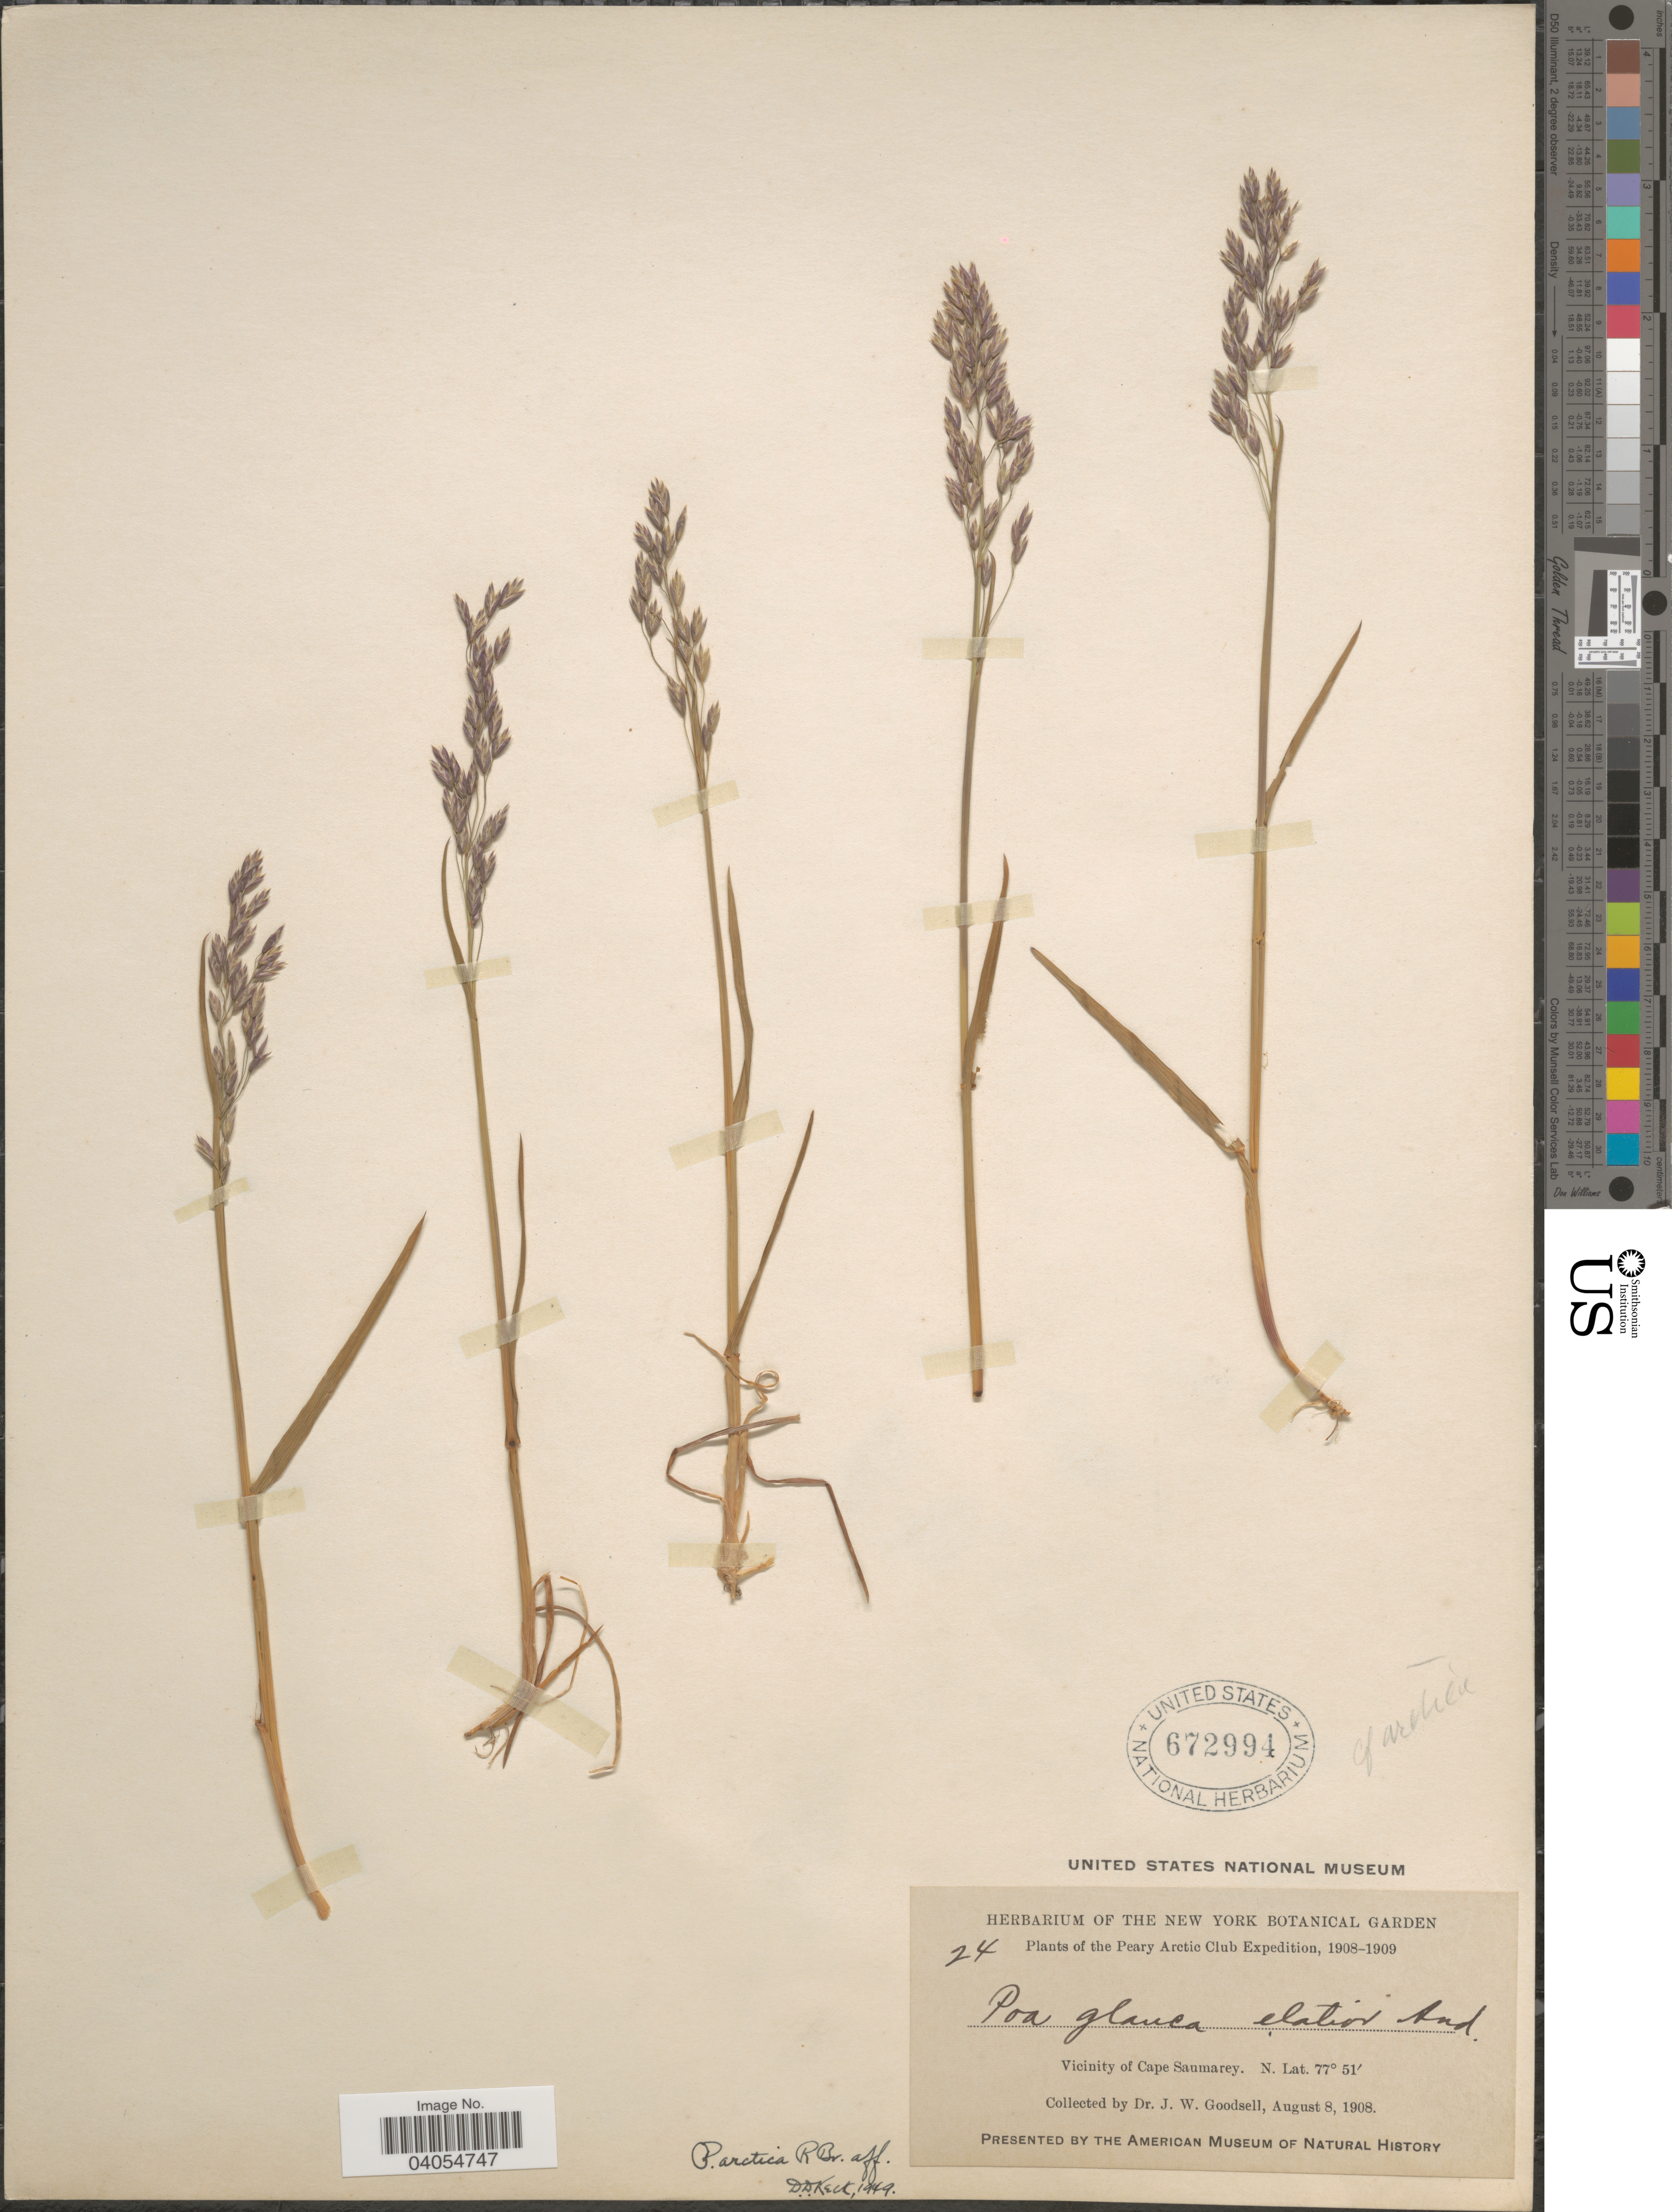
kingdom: Plantae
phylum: Tracheophyta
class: Liliopsida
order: Poales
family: Poaceae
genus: Poa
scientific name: Poa arctica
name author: R. Br.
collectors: J. Goodsell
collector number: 24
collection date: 1908-08-08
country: Greenland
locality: Vicinity of Cape Saumarey.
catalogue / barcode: US 672994